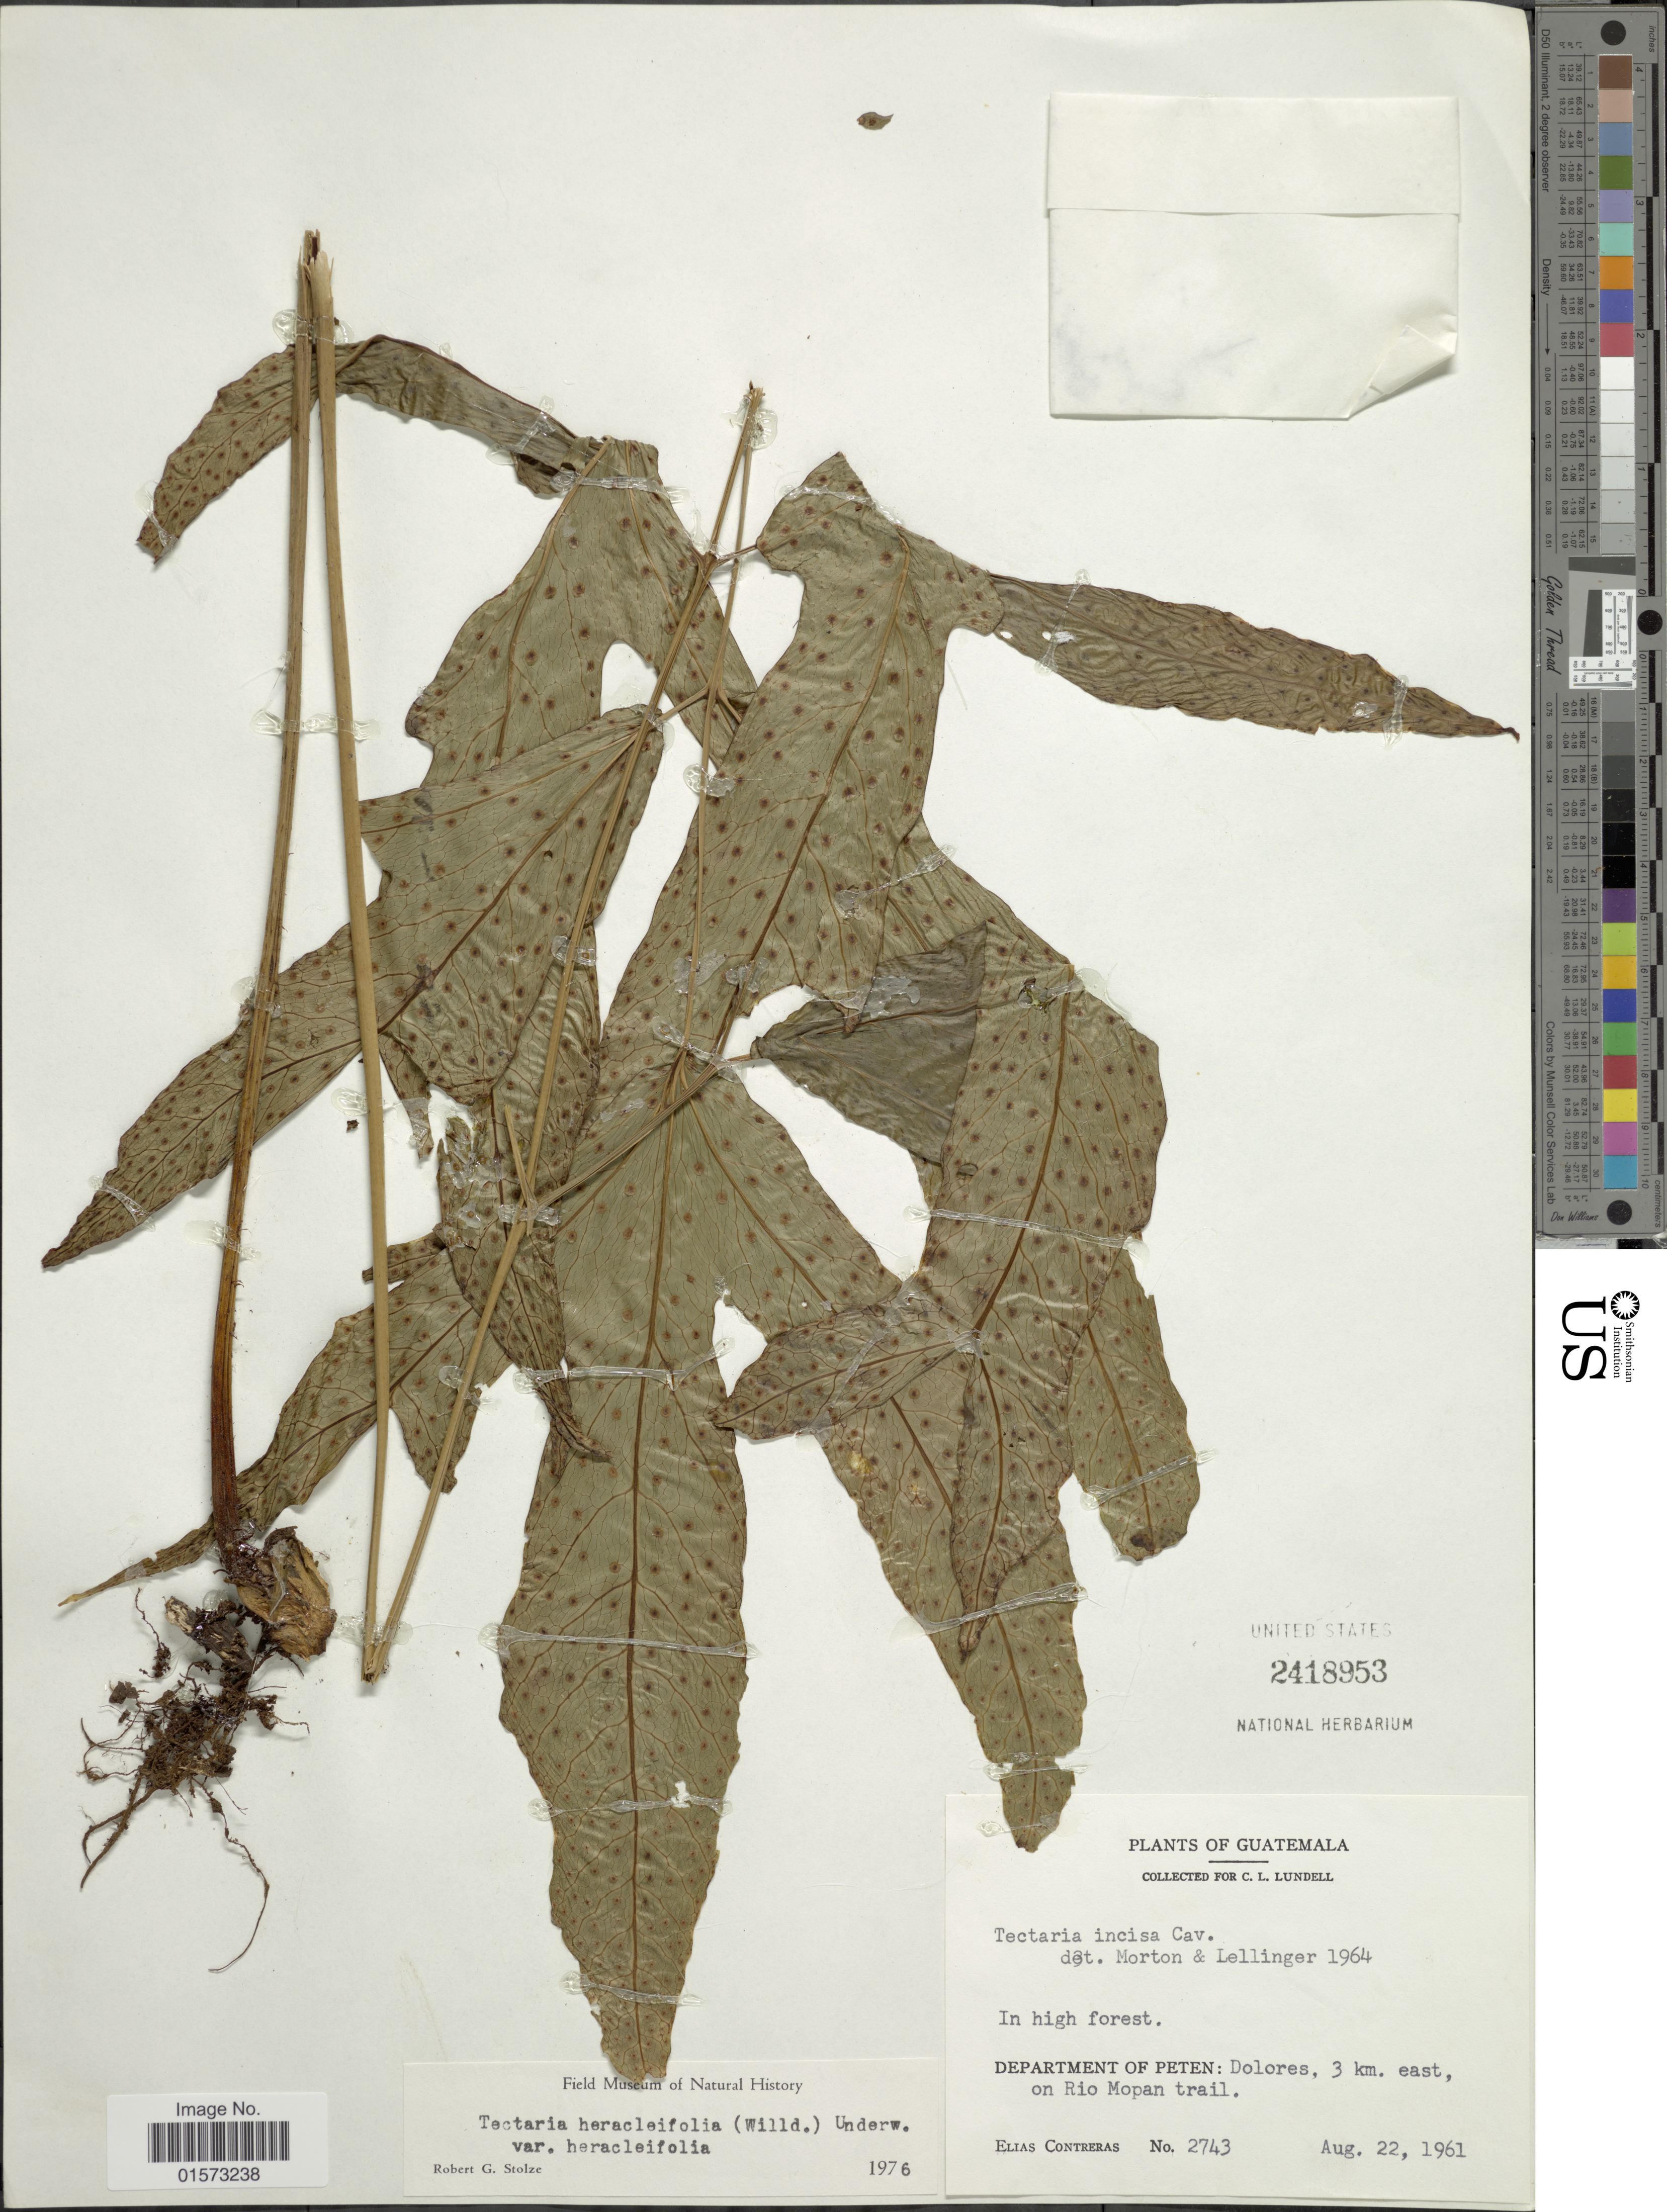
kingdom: Plantae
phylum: Tracheophyta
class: Polypodiopsida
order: Polypodiales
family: Tectariaceae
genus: Tectaria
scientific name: Tectaria heracleifolia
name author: (Willd.) Underw.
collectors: E. Contreras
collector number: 2743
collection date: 1961-08-22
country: Guatemala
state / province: El Petén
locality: Department of Peten: Dolores, 3 km. east on Rio Mopan trail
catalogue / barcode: US 2418953